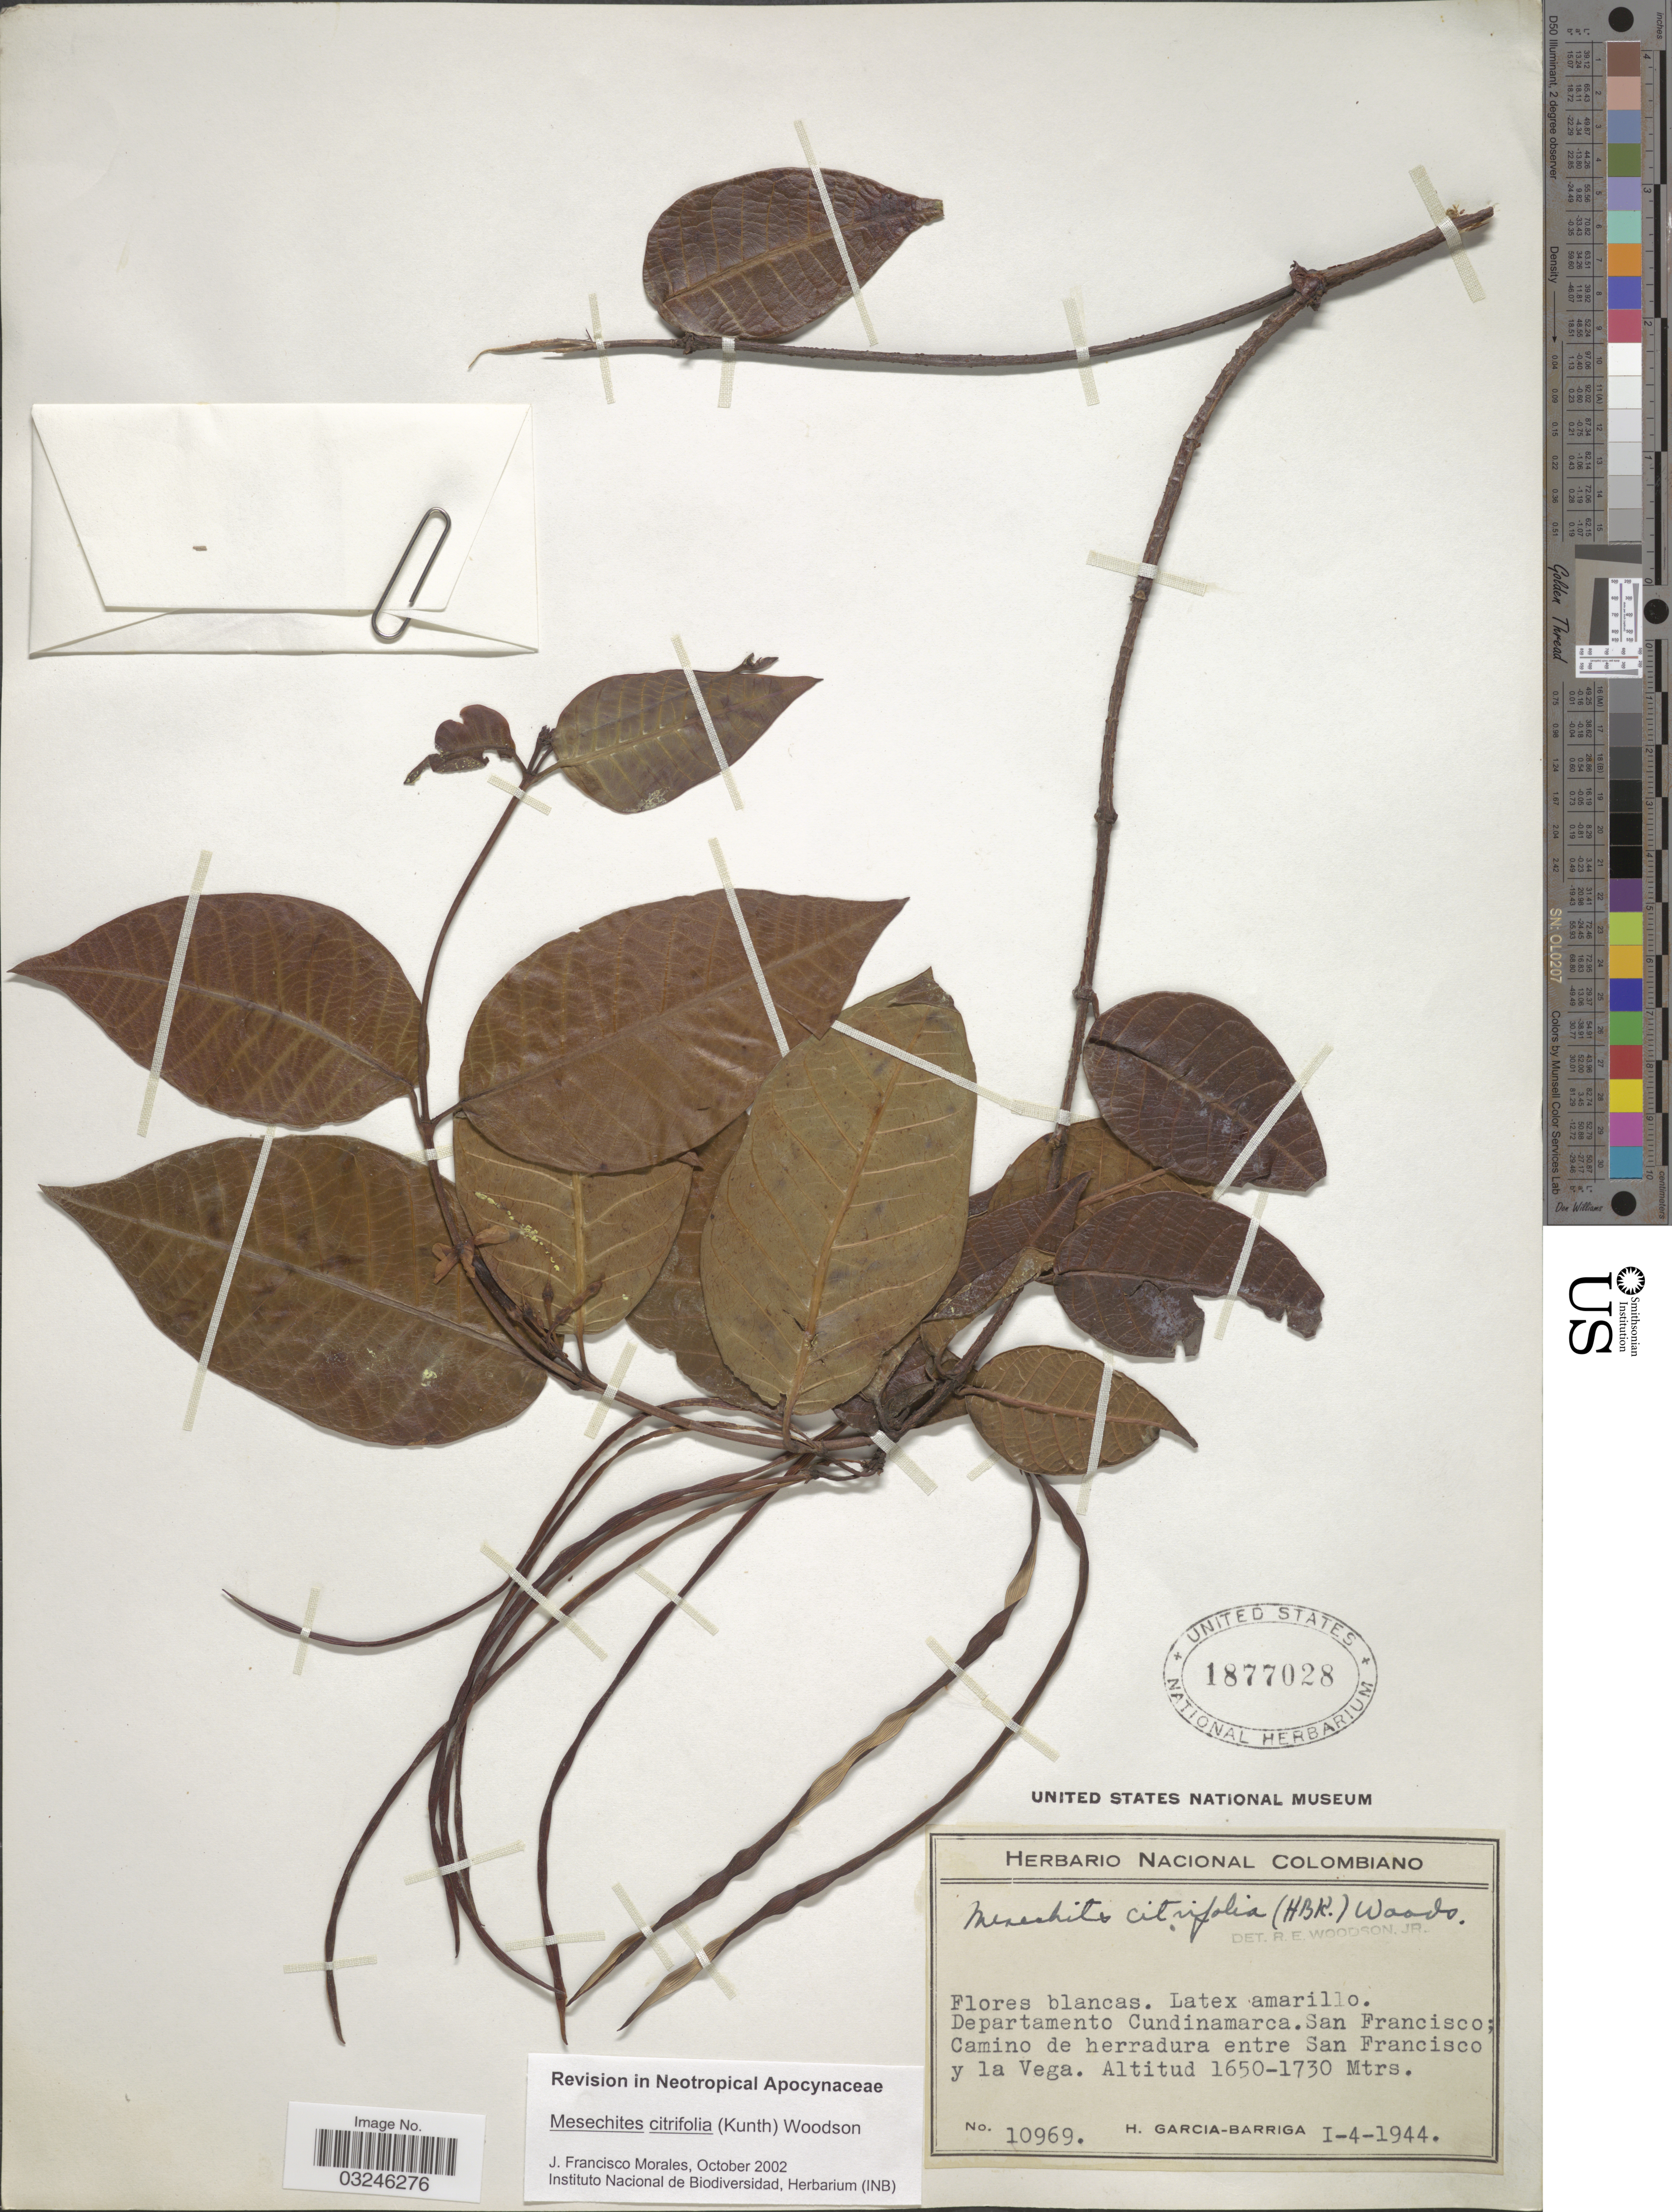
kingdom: Plantae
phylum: Tracheophyta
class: Magnoliopsida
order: Gentianales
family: Apocynaceae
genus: Mesechites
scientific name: Mesechites citrifolius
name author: (Kunth) Woodson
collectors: H. García Barriga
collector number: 10969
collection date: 1944-01-04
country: Colombia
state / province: Cundinamarca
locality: Departamento de Cundinamarca. San Francisco; Camino de herradura entre San Francisco.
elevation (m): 1650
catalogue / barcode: US 1877028